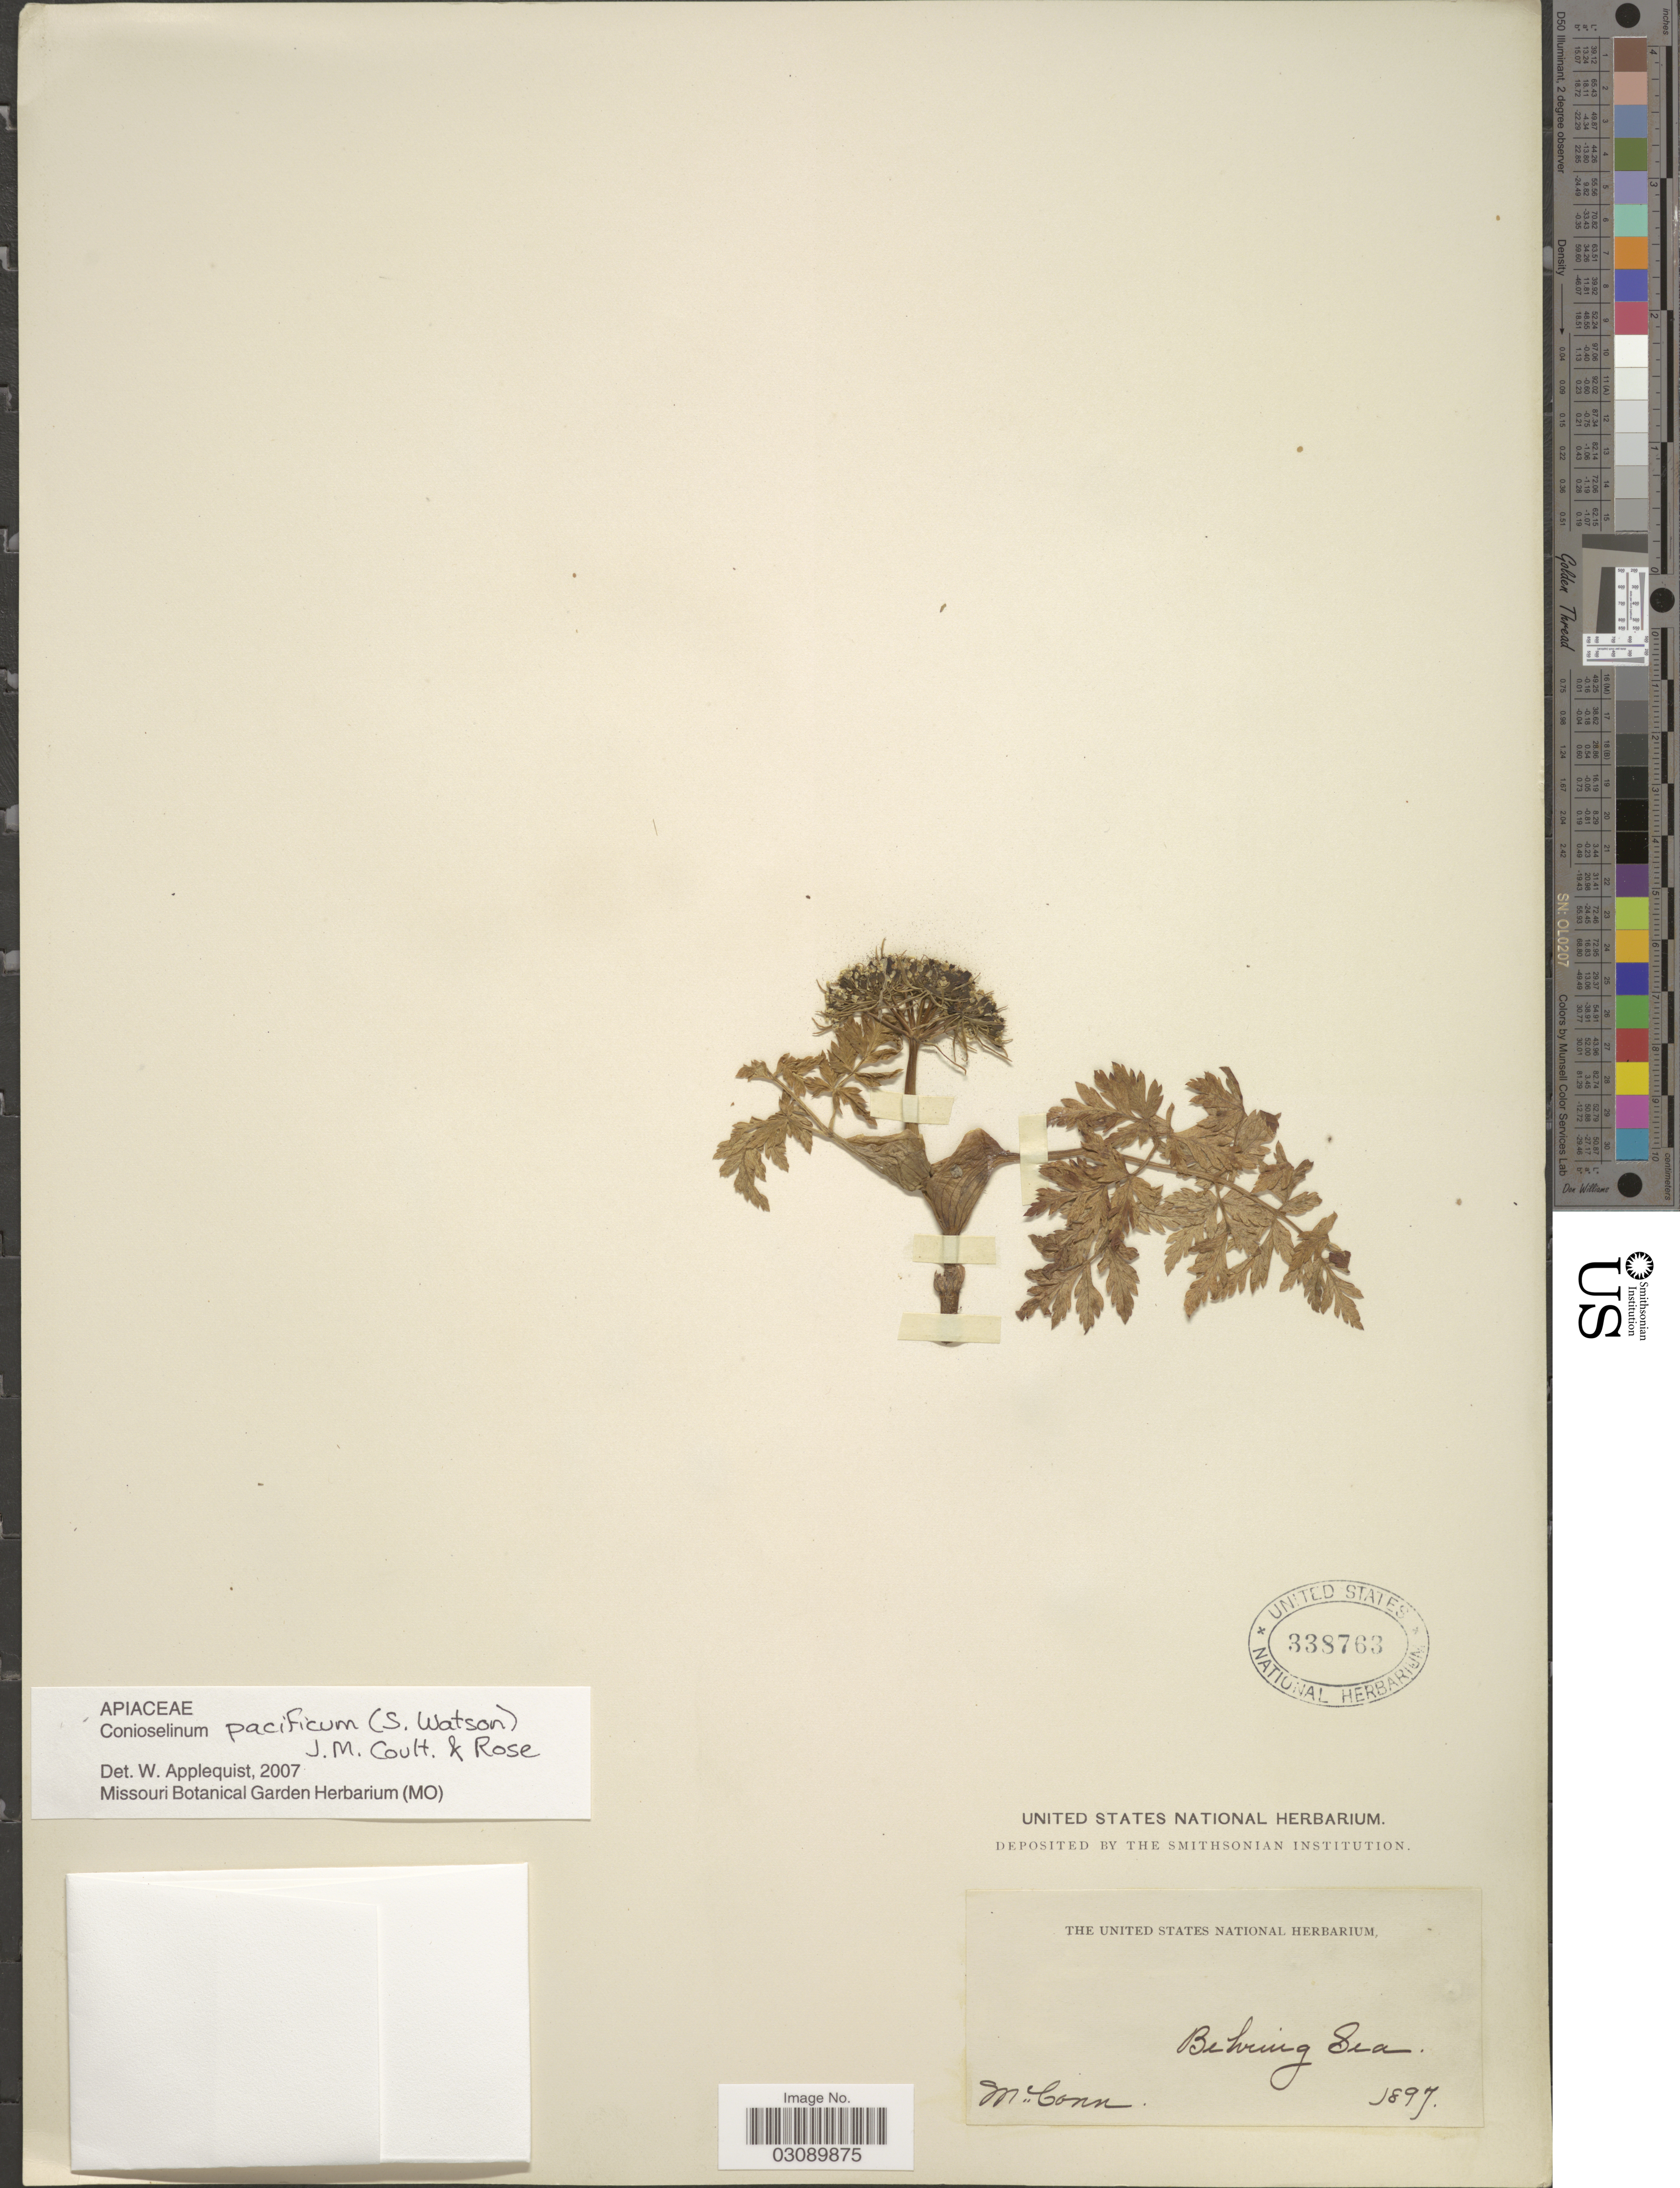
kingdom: Plantae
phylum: Tracheophyta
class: Magnoliopsida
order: Apiales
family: Apiaceae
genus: Conioselinum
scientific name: Conioselinum pacificum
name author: (S. Watson) J.M. Coult. & Rose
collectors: M. Conn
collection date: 1897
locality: Behring Sea.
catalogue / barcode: US 338763